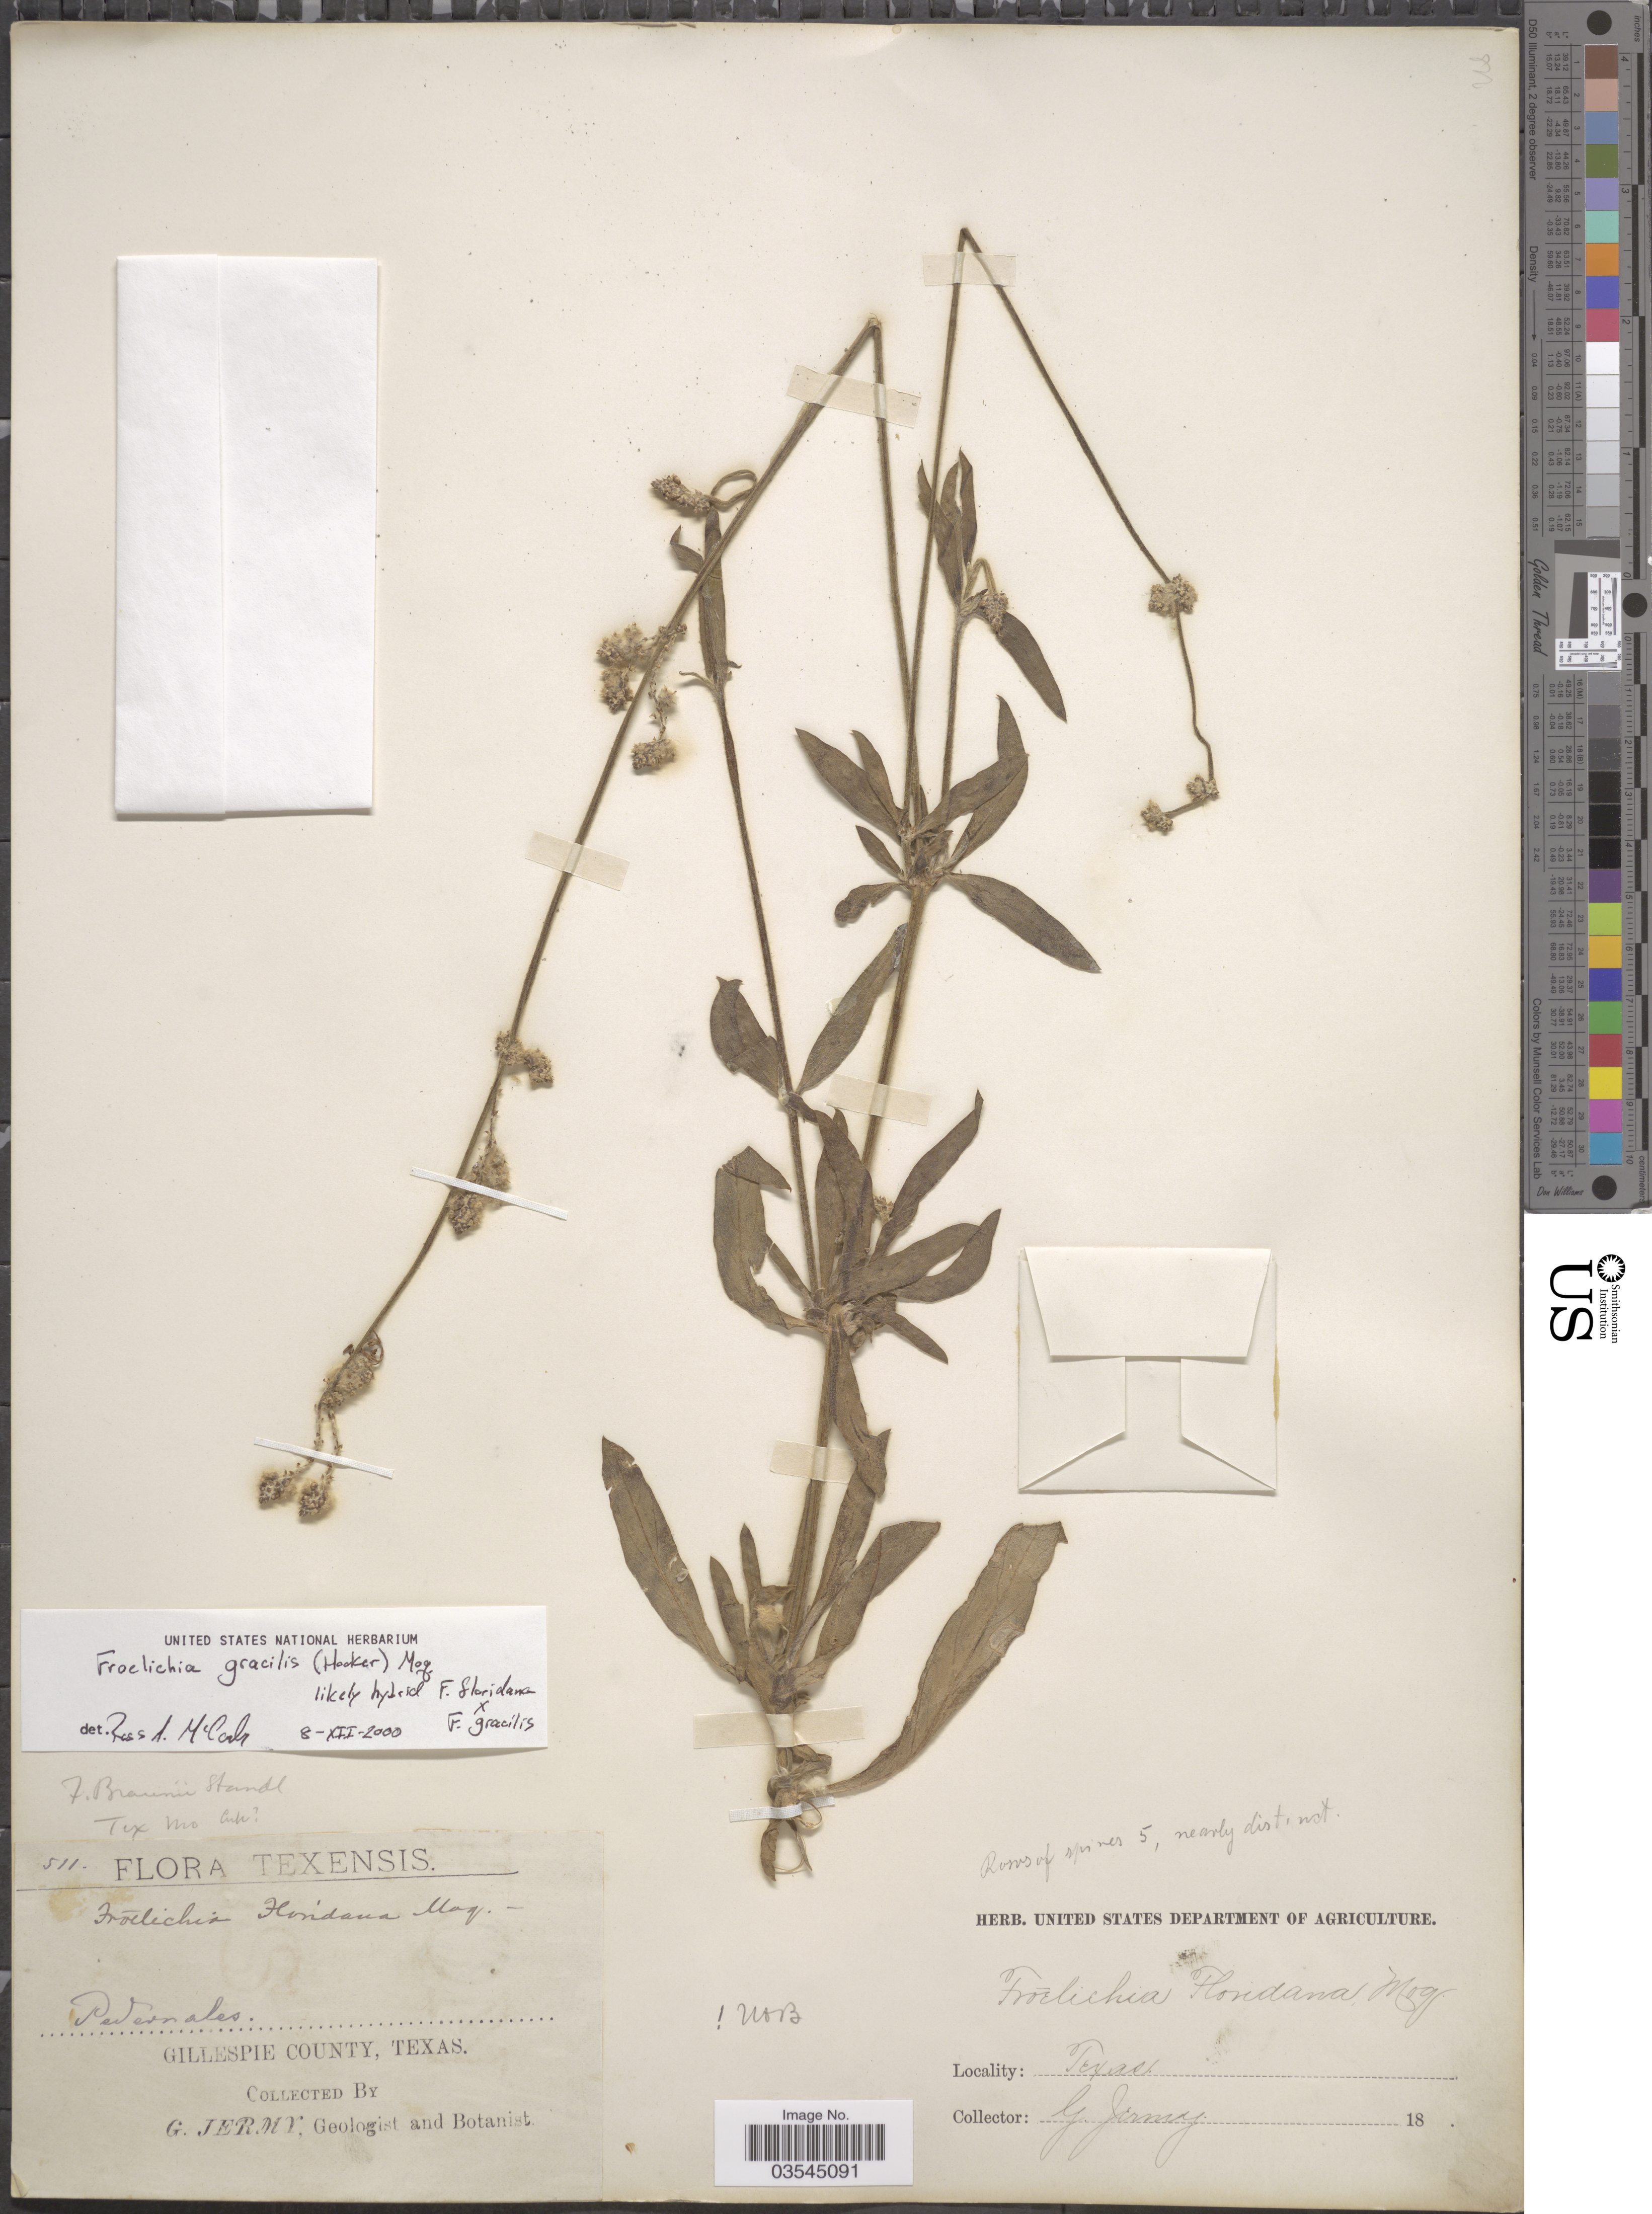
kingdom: Plantae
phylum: Tracheophyta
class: Magnoliopsida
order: Caryophyllales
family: Amaranthaceae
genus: Froelichia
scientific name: Froelichia gracilis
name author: (Hook.) Moq.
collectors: G. Jermy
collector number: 511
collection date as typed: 18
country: United States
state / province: Texas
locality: Gillespie County. Pedernales.